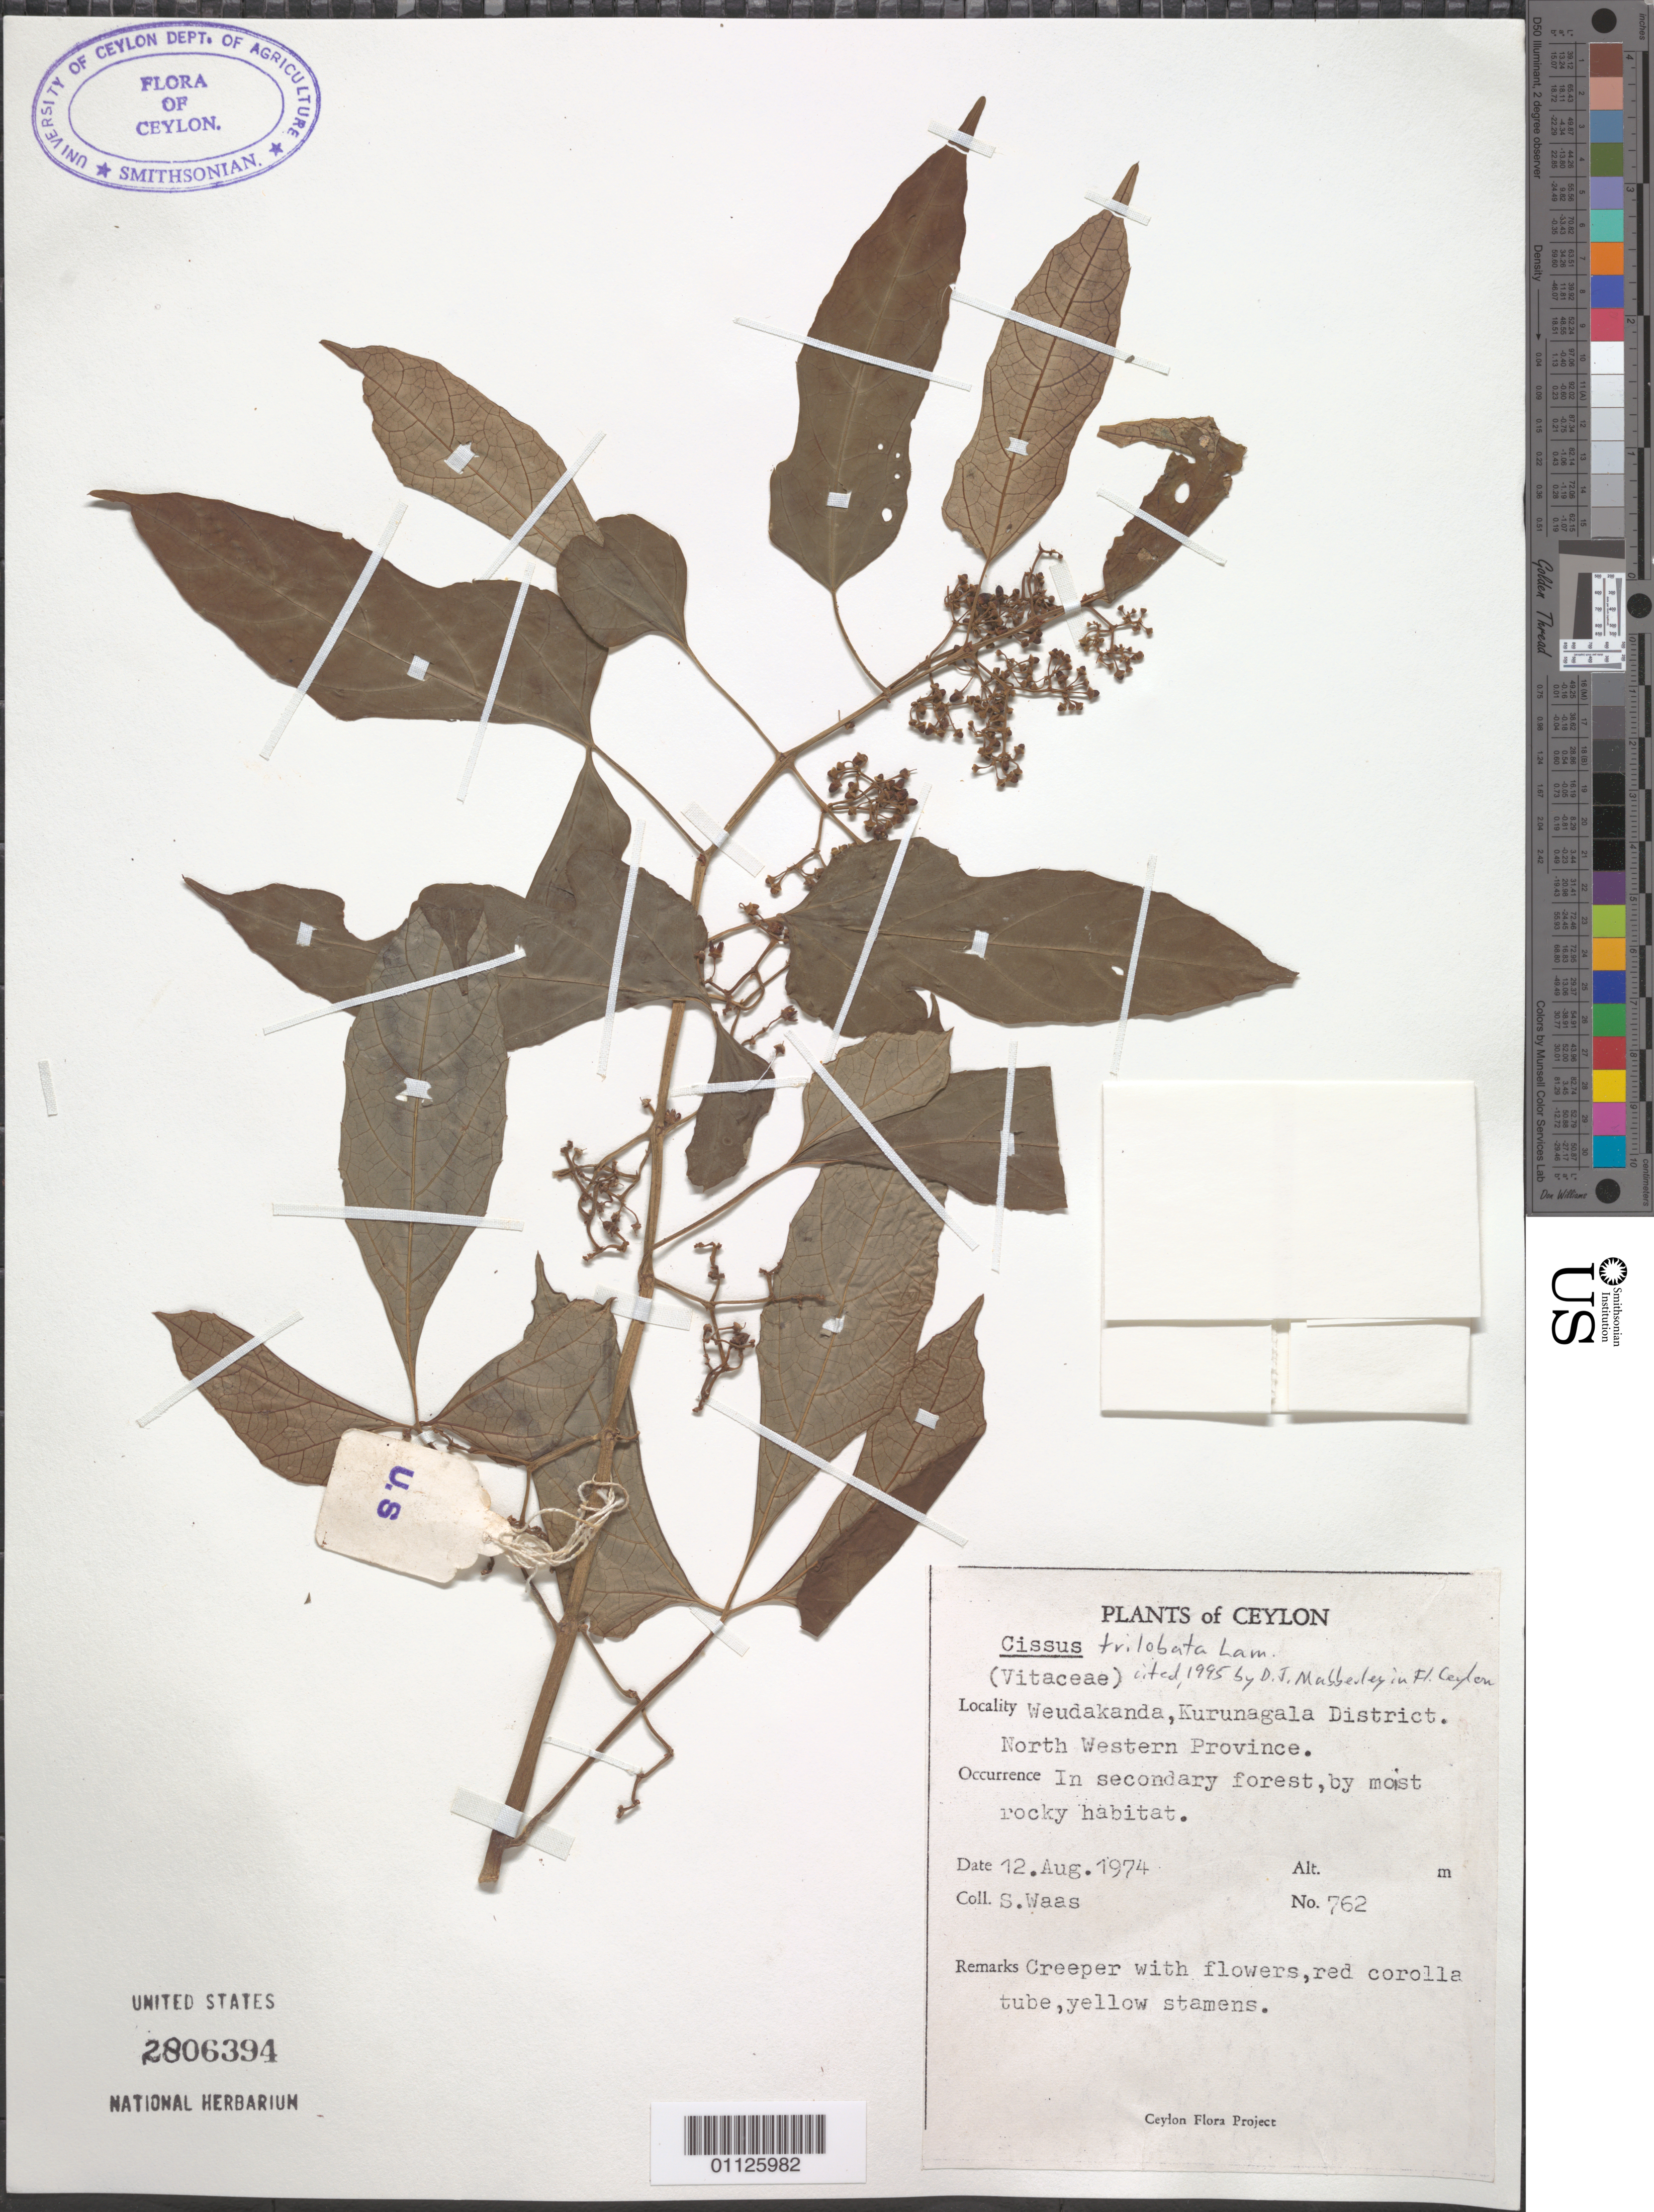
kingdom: Plantae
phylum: Tracheophyta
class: Magnoliopsida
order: Vitales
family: Vitaceae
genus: Cissus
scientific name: Cissus trilobata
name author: Lam.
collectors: S. Waas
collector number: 762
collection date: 1974-08-12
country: Sri Lanka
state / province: North Western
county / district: Kurunagala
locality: Weudakanda.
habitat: In secondary forest, by moist rocky habitat.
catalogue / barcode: US 2806394